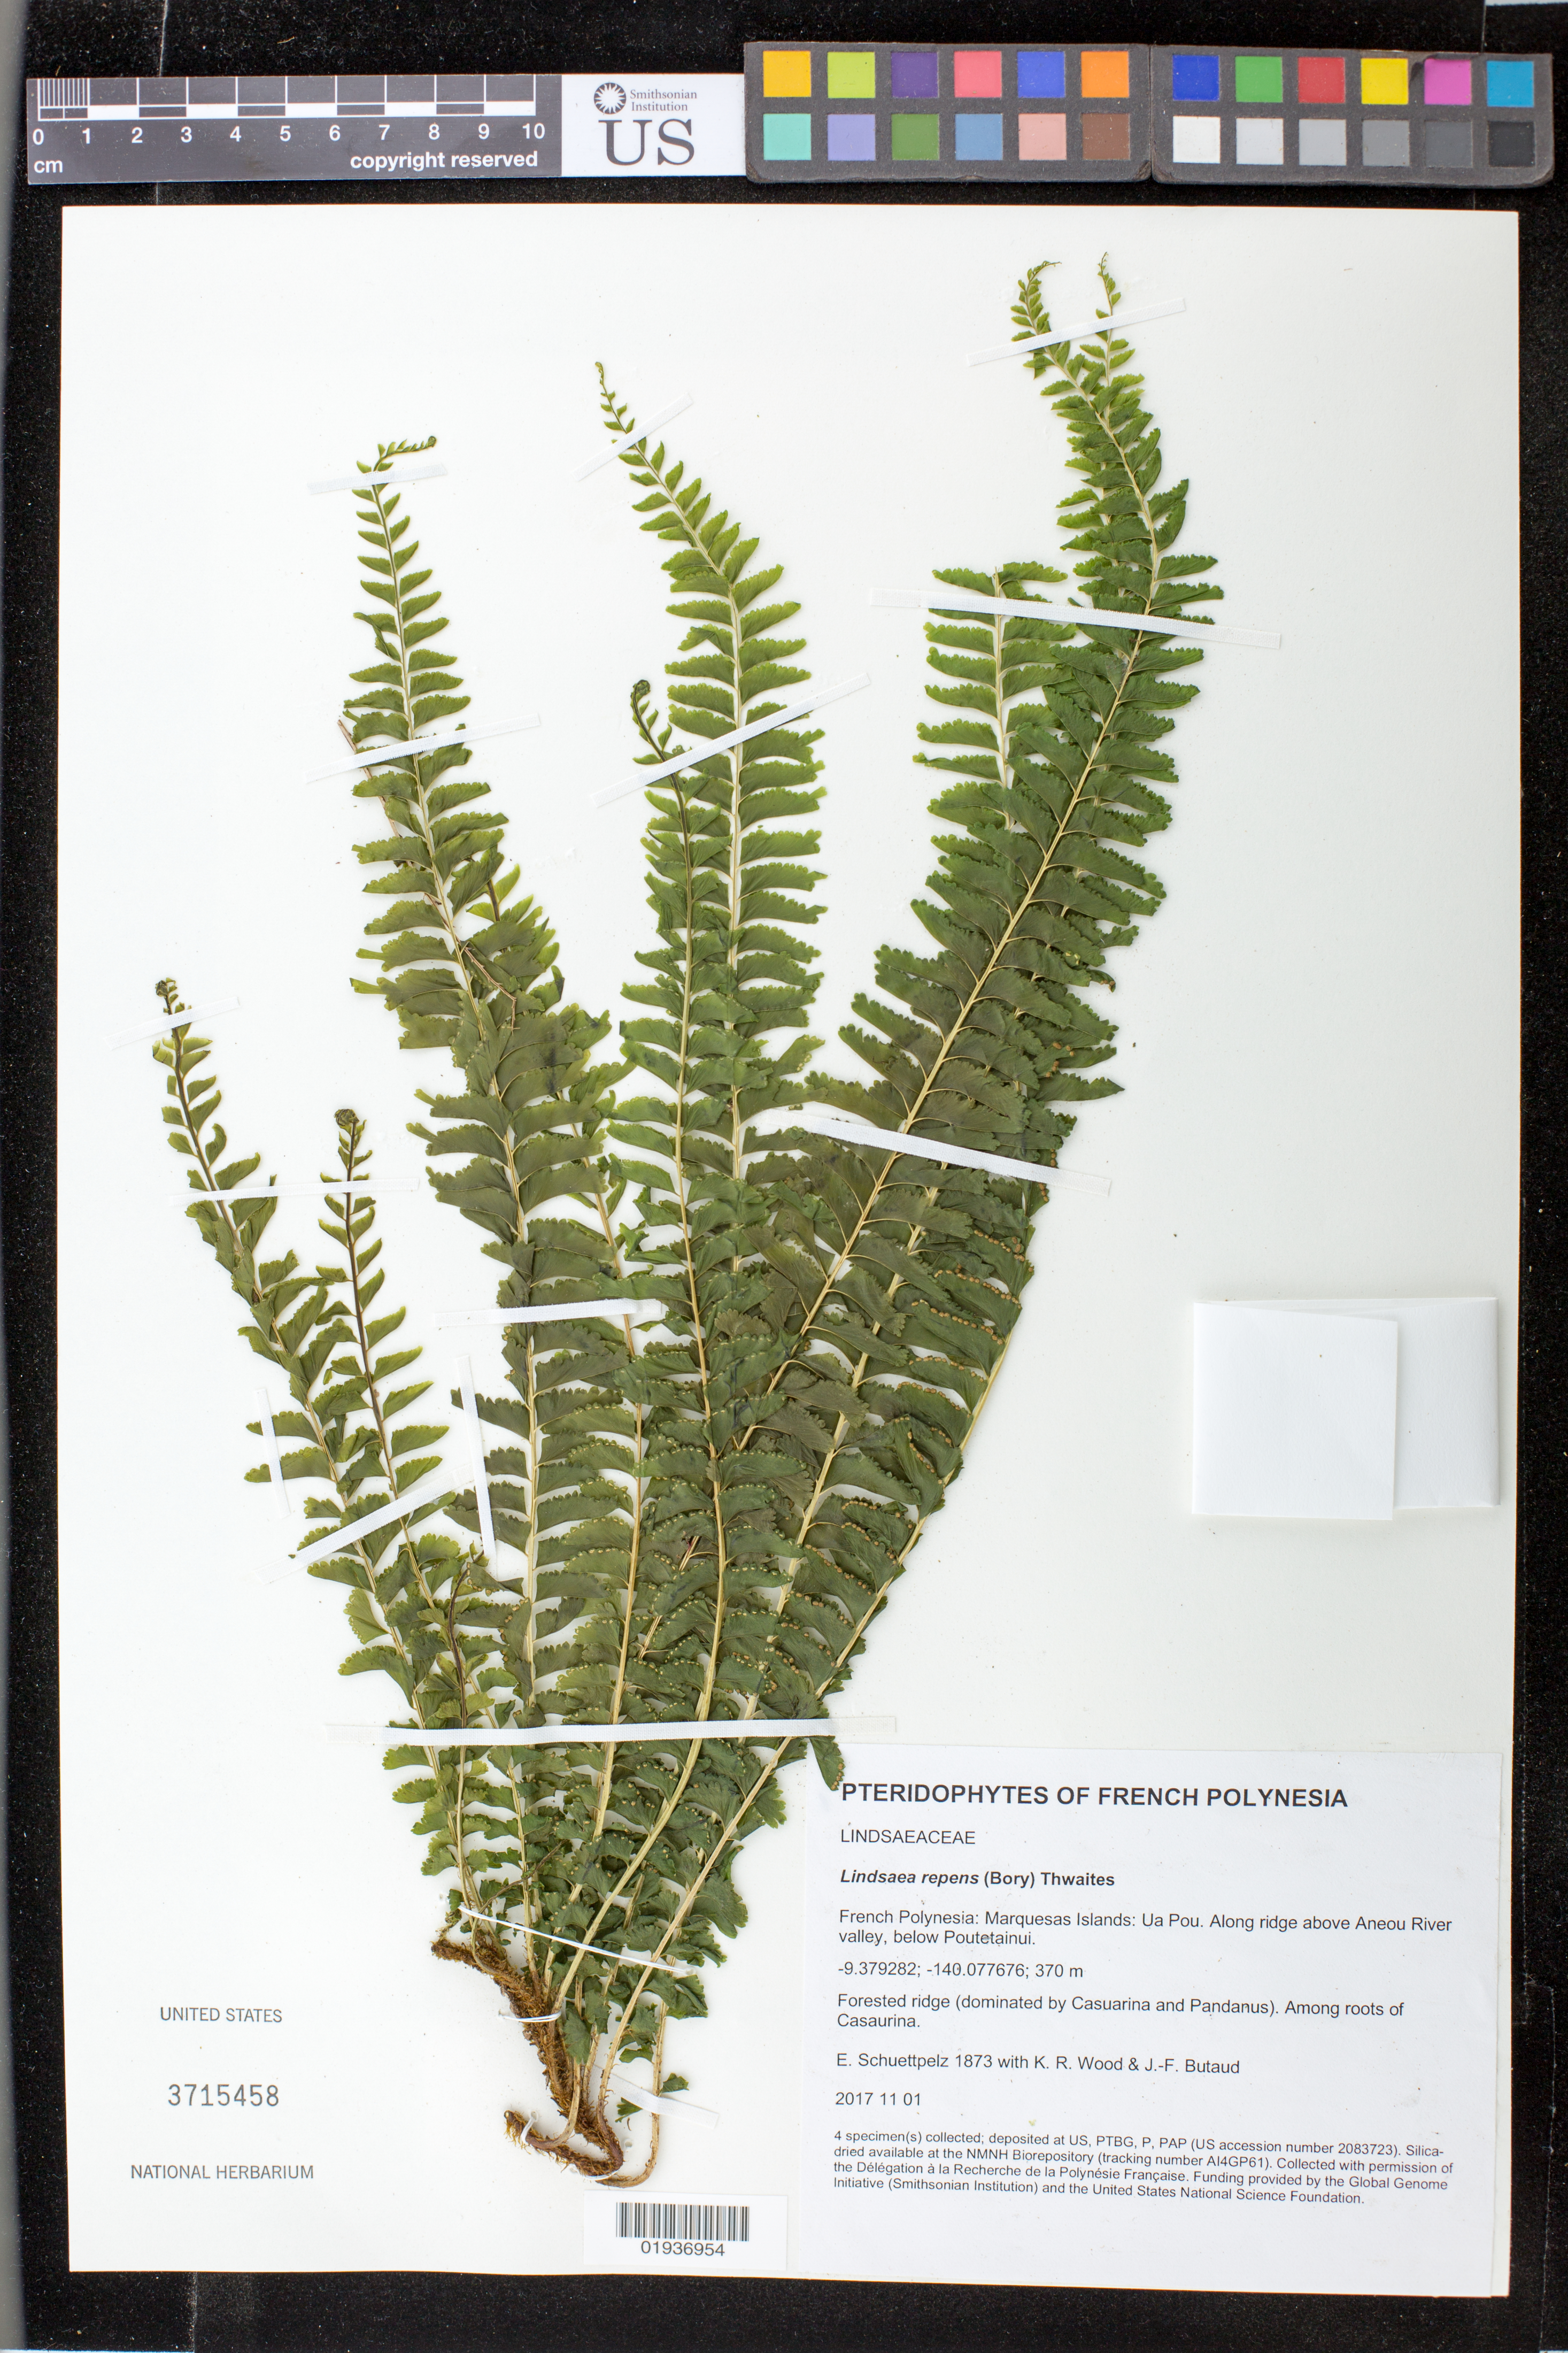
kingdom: Plantae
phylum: Tracheophyta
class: Polypodiopsida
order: Polypodiales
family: Lindsaeaceae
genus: Lindsaea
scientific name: Lindsaea repens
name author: (Bory) Thwaites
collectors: E. Schuettpelz, K. R. Wood & J. -F. Butaud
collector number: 1873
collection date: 2017-11-01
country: French Polynesia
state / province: Marquesas Islands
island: Ua Pou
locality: Along ridge above Aneou River valley, below Poutetainui.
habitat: Forested ridge (dominated by Casuarina and Pandanus).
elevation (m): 370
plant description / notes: Collected with permission of the Délégation à la Recherche de la Polynésie Française. Funding provided by the Global Genome Initiative (Smithsonian Institution) and the United States National Science Foundation. Silica dried tissue stored at AI4GP61 in the NMNH Biorepository, Smithsonian Institution.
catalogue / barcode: US 3715458